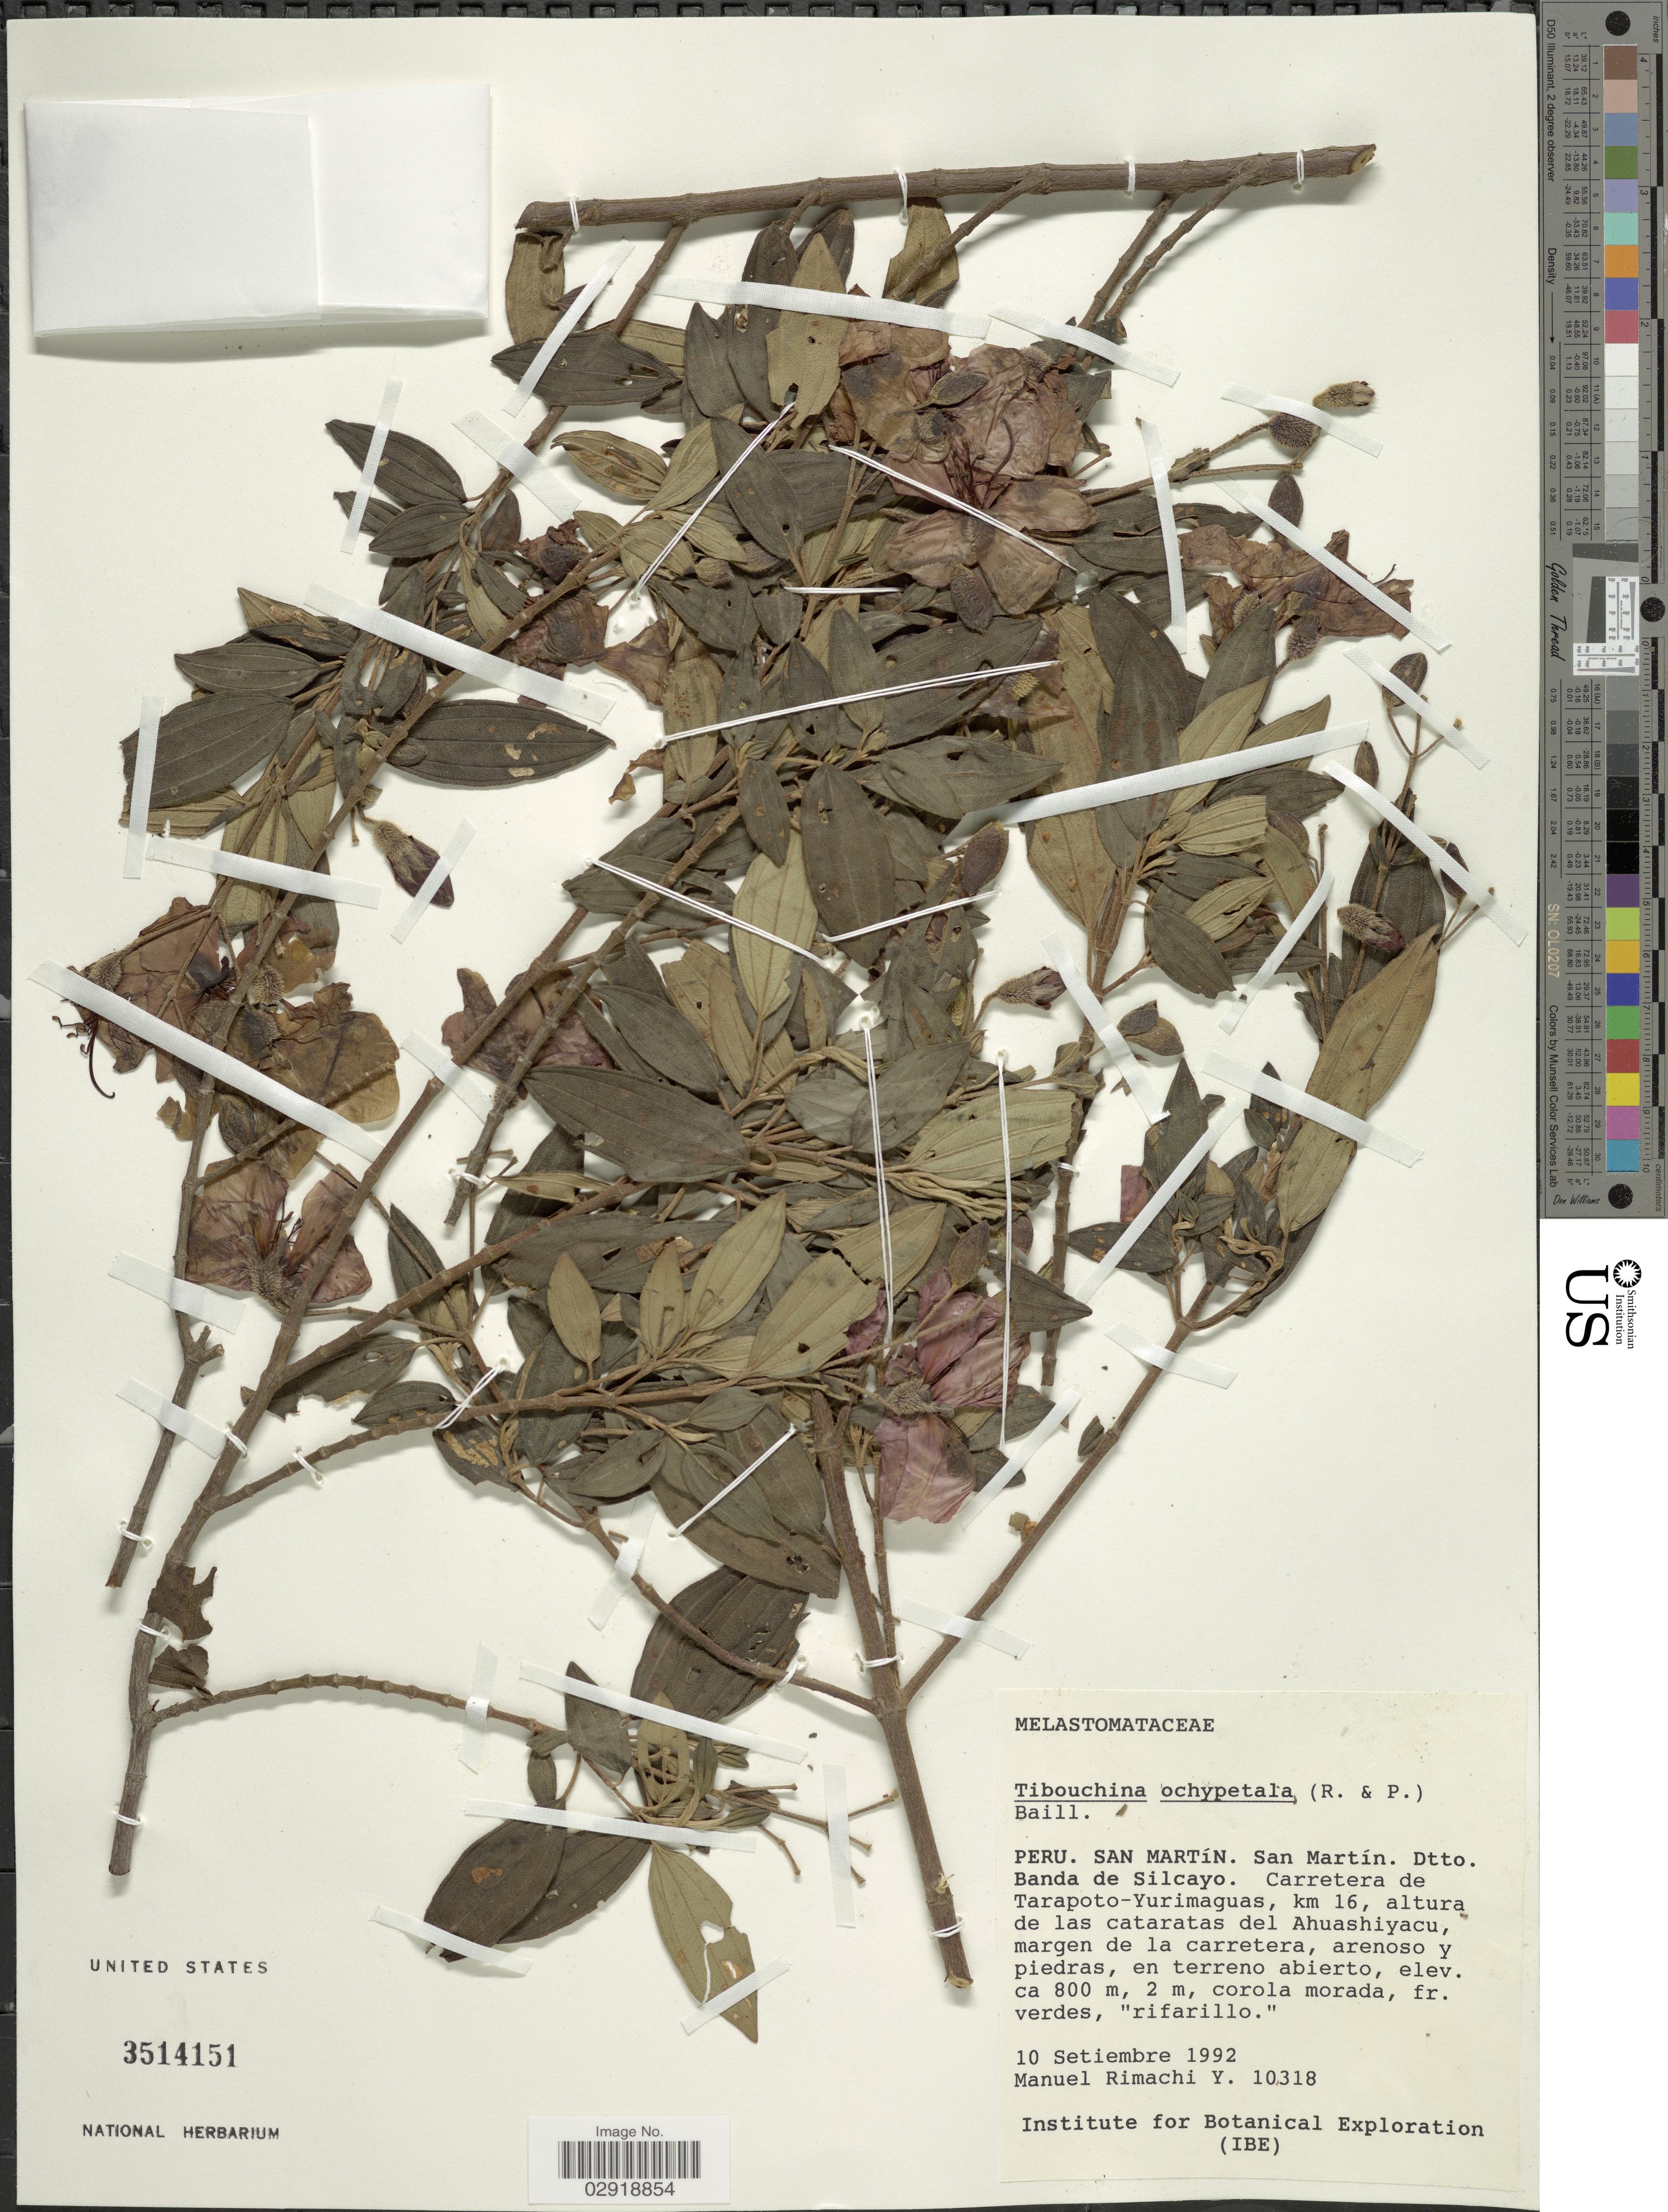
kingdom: Plantae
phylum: Tracheophyta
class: Magnoliopsida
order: Myrtales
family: Melastomataceae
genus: Pleroma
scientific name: Pleroma ochypetalum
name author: (Ruiz & Pav.) D. Don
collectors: M. Rimachi Y.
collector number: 10318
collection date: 1992-09-10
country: Peru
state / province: San Martín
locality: San Martin. Dtto. Banda de Silcayo. Carretera de Tarapoto-Yurimaguas, km 16, altura de las cataratas del Ahuashiyacu.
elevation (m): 800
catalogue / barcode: US 3514151